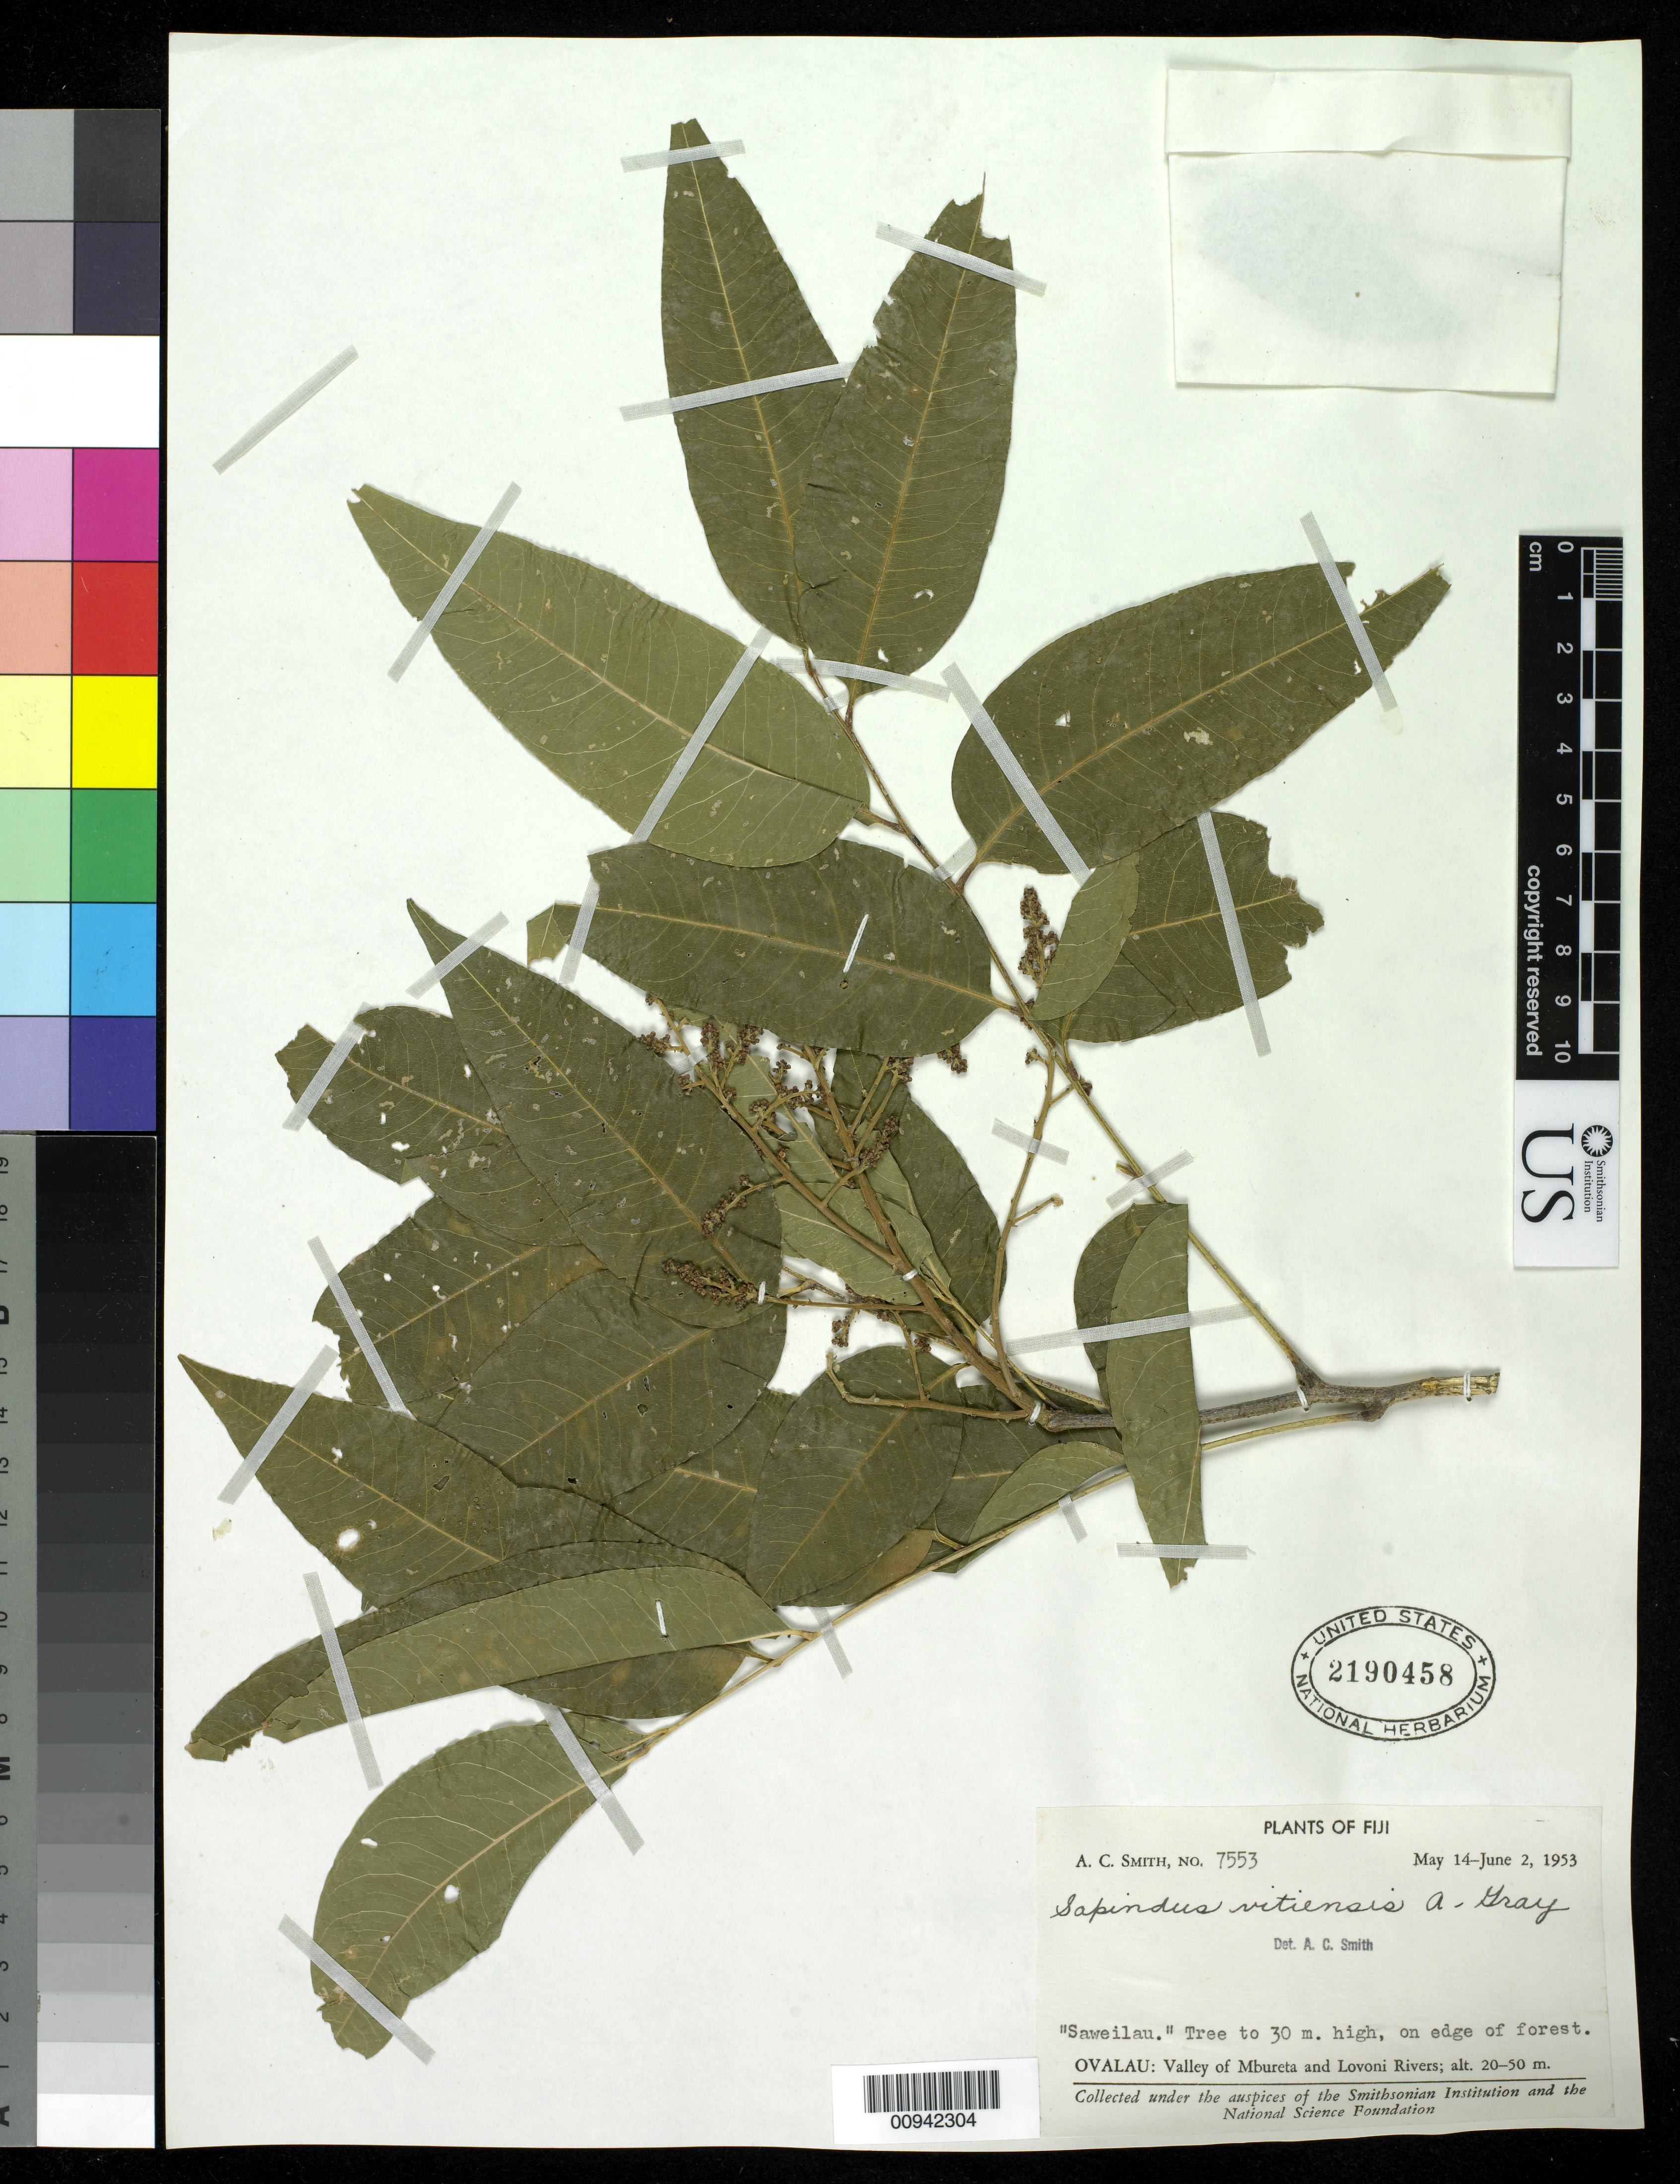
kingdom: Plantae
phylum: Tracheophyta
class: Magnoliopsida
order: Sapindales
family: Sapindaceae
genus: Sapindus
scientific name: Sapindus vitiensis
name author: A. Gray in Wilkes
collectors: C. A. Smith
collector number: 7553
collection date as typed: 14 May 1953 to 02 Jun 1953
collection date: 1953-05-14/1953-06-02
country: Fiji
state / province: Eastern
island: Ovalau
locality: Valley of Mbureta and Lovoni Rivers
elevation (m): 20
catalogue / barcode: US 2190458